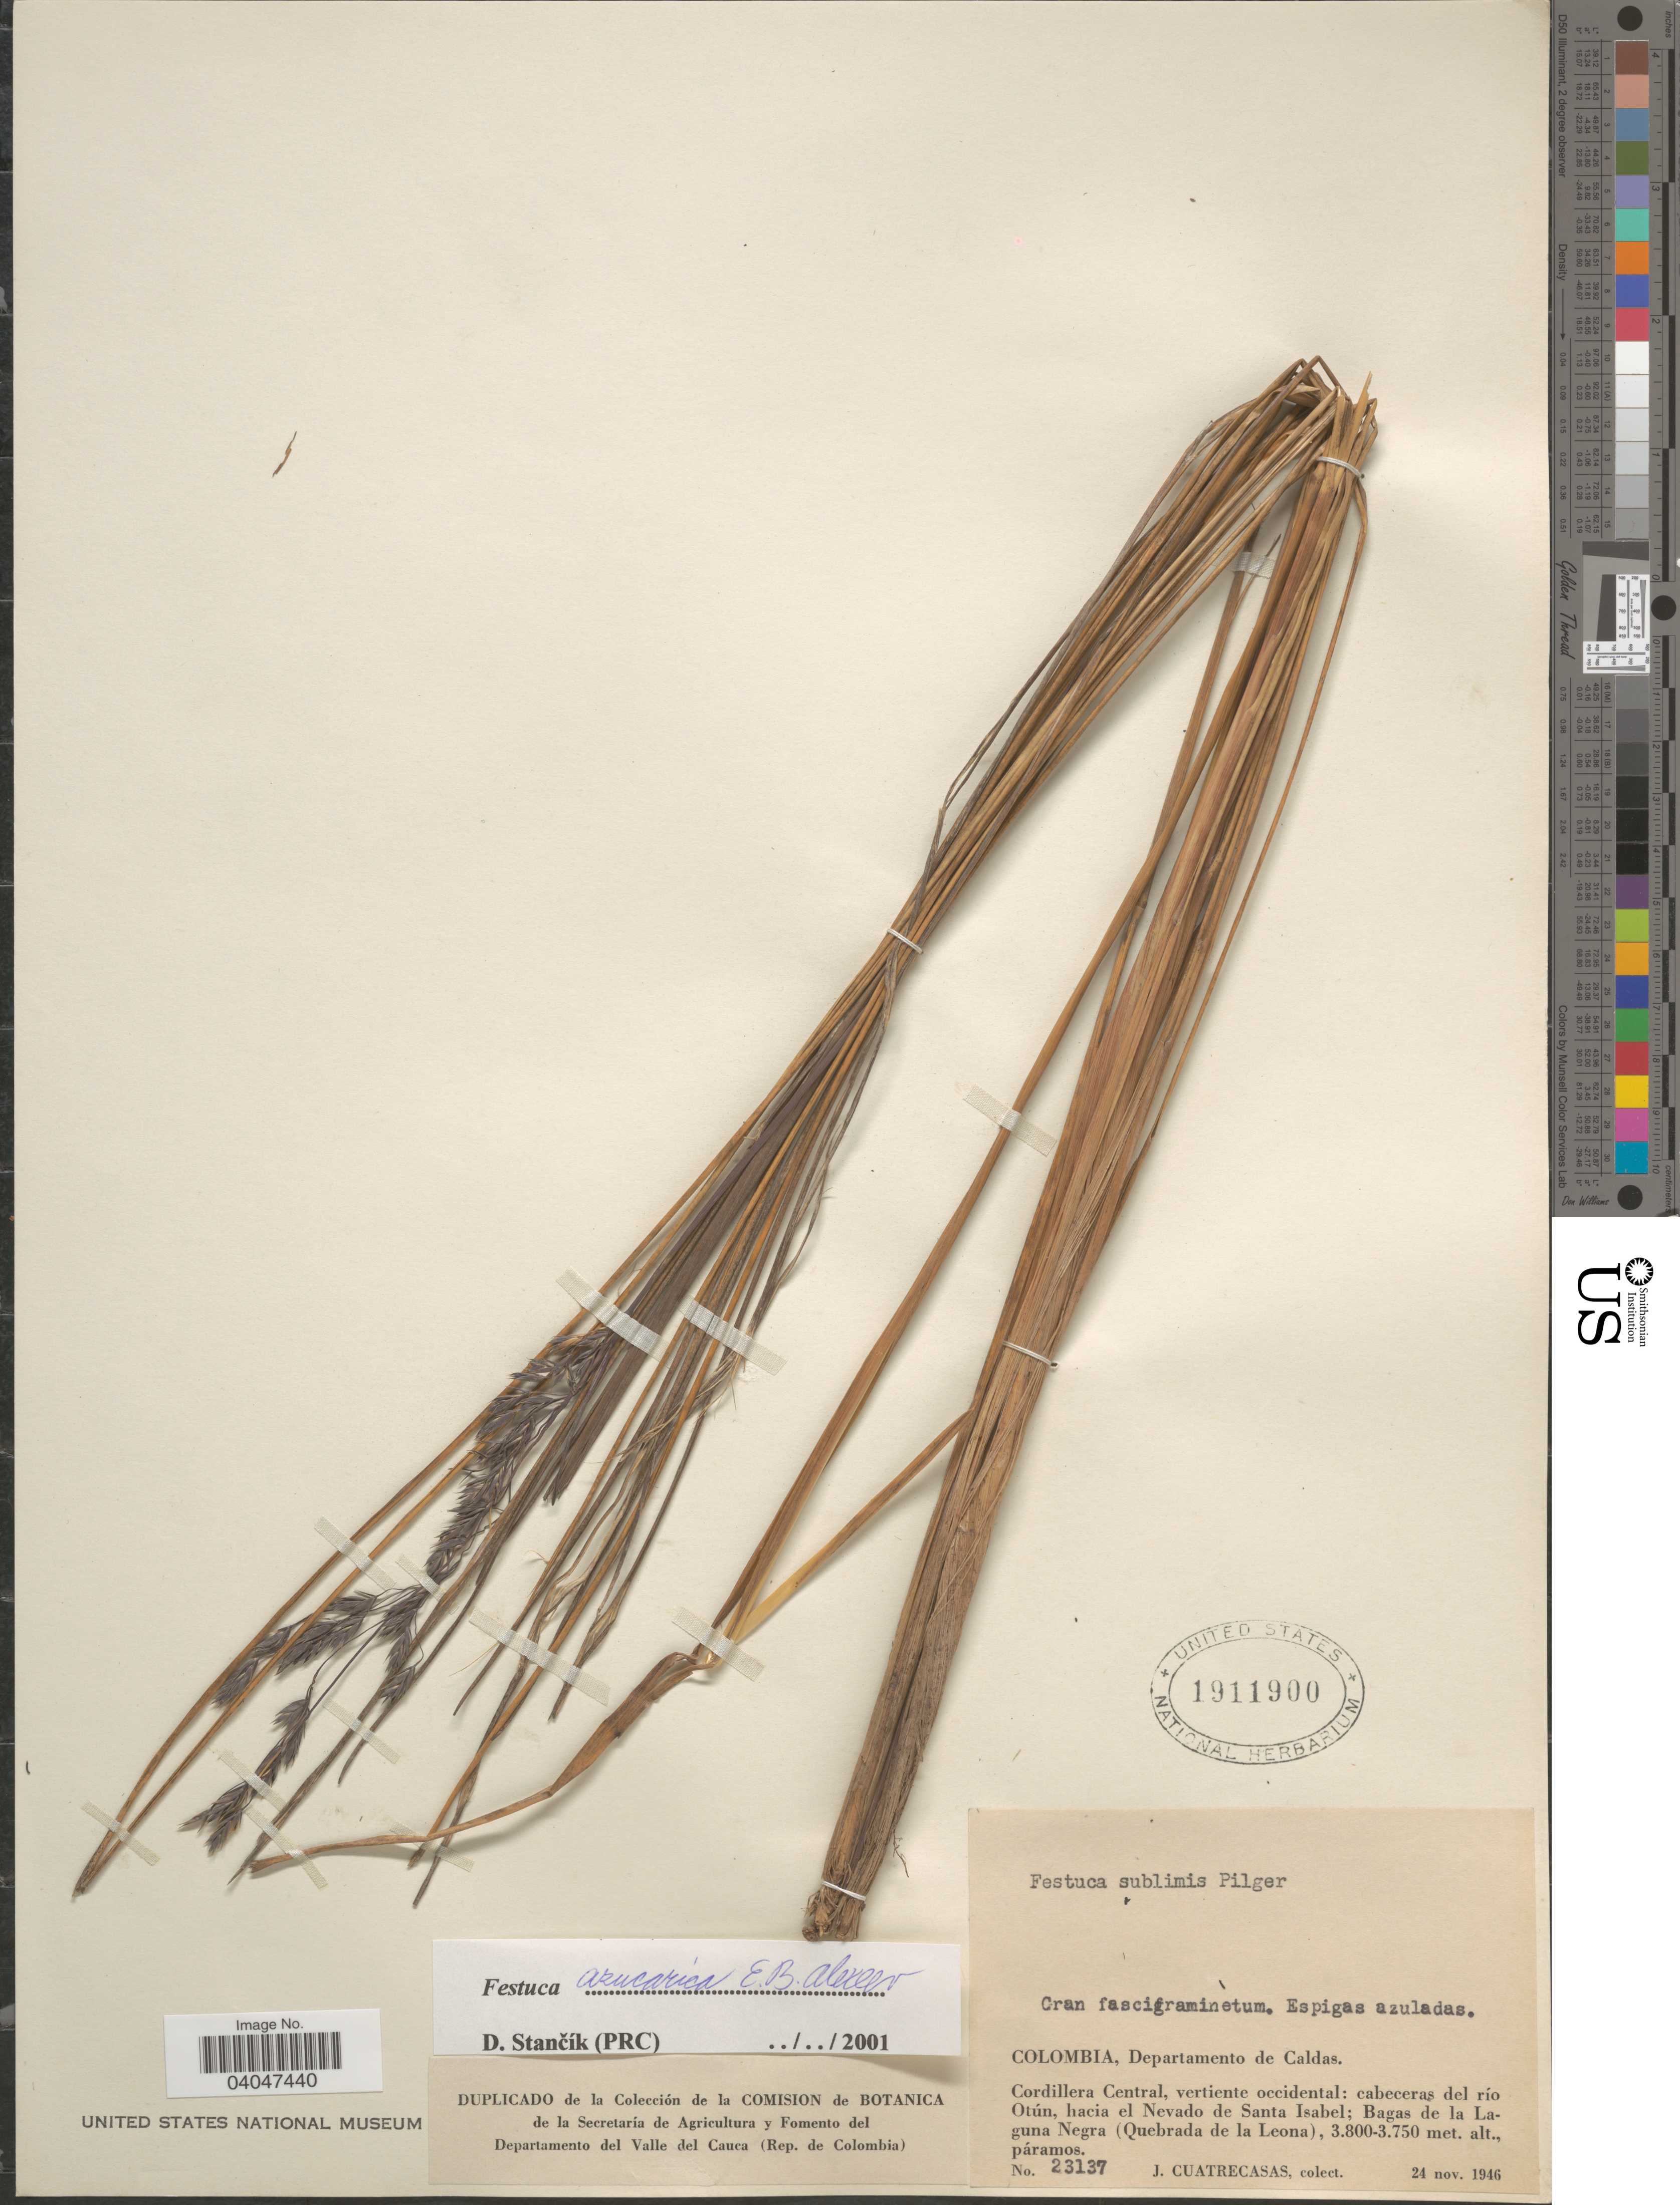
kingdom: Plantae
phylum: Tracheophyta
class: Liliopsida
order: Poales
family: Poaceae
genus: Festuca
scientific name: Festuca azucarica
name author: E.B. Alexeev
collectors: J. Cuatrecasas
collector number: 23137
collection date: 1946-11-24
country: Colombia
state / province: Caldas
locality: Departamento de Caldas. Cordillera Central, vertiente occidental: cabeceras del río Otún, hacia el Nevado de Santa Isabel; Bagas de la Laguna Negra (Quebrada de la Leona).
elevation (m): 3750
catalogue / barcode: US 1911900